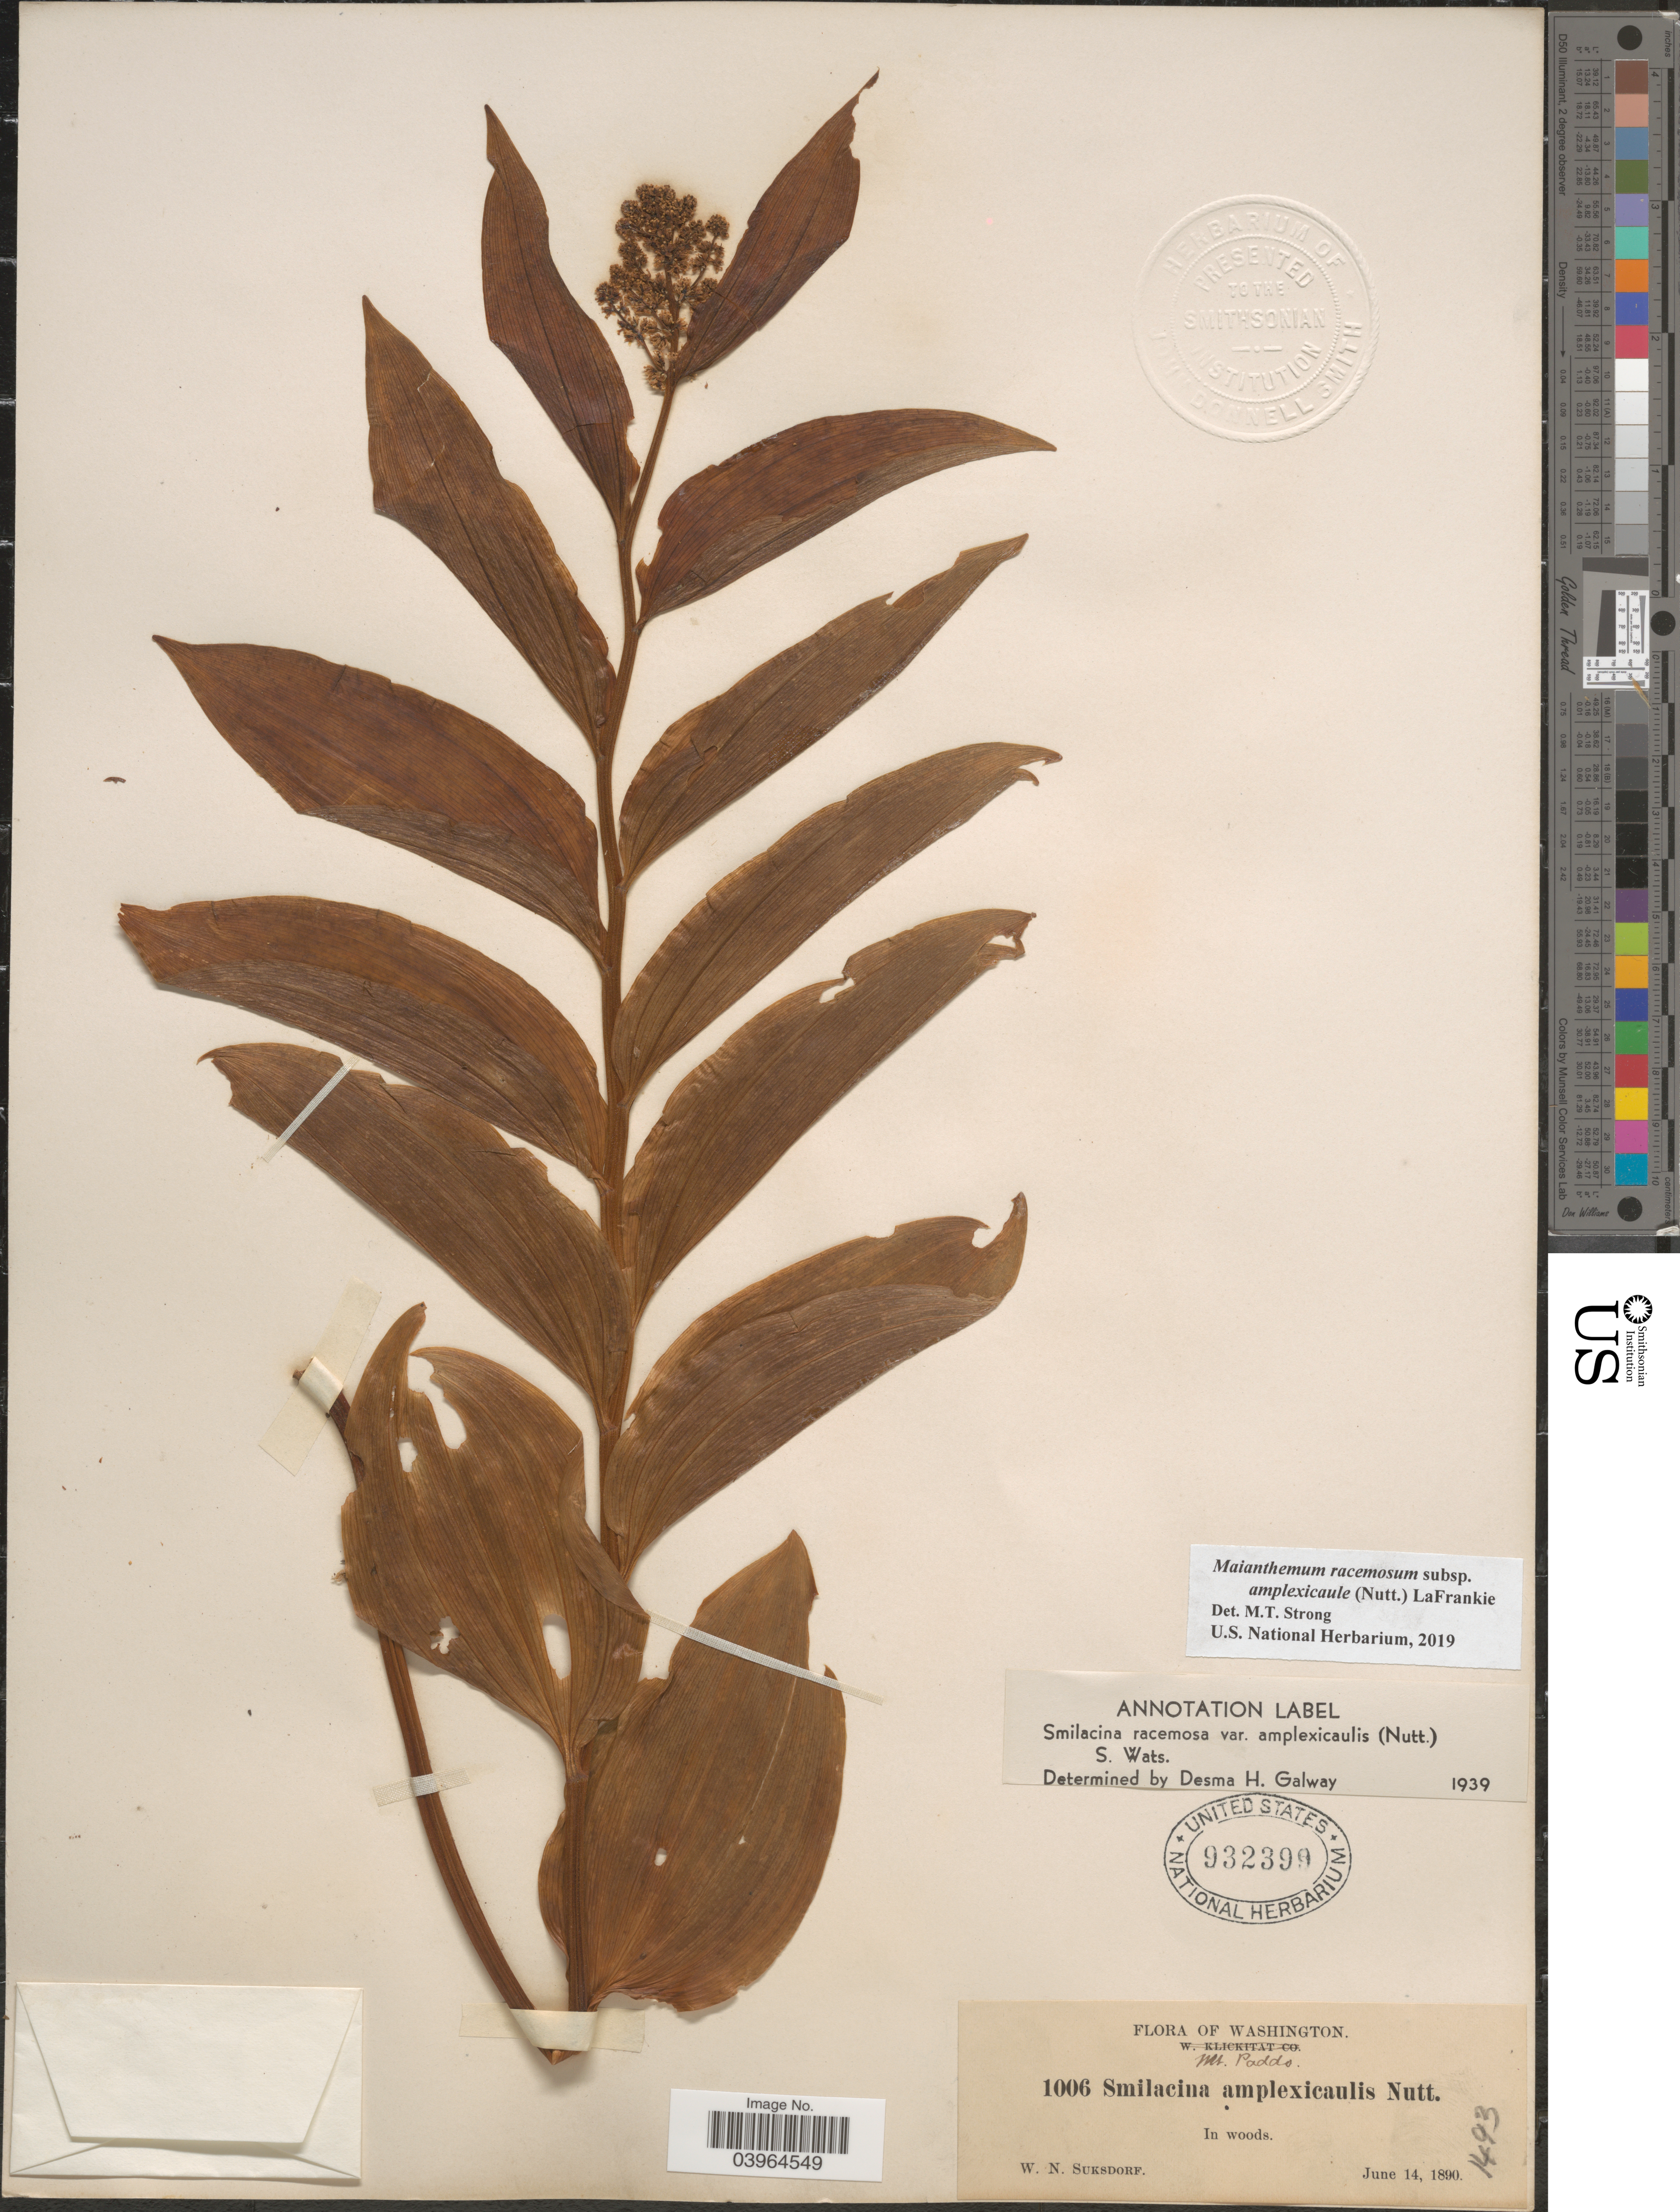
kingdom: Plantae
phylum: Tracheophyta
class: Liliopsida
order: Asparagales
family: Asparagaceae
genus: Maianthemum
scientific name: Maianthemum racemosum subsp. amplexicaule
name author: (Nutt.) LaFrankie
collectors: W. N. Suksdorf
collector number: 1006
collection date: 1890-06-14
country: United States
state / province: Washington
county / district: Skamania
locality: Mt. Paddo. In woods.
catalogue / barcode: US 932399